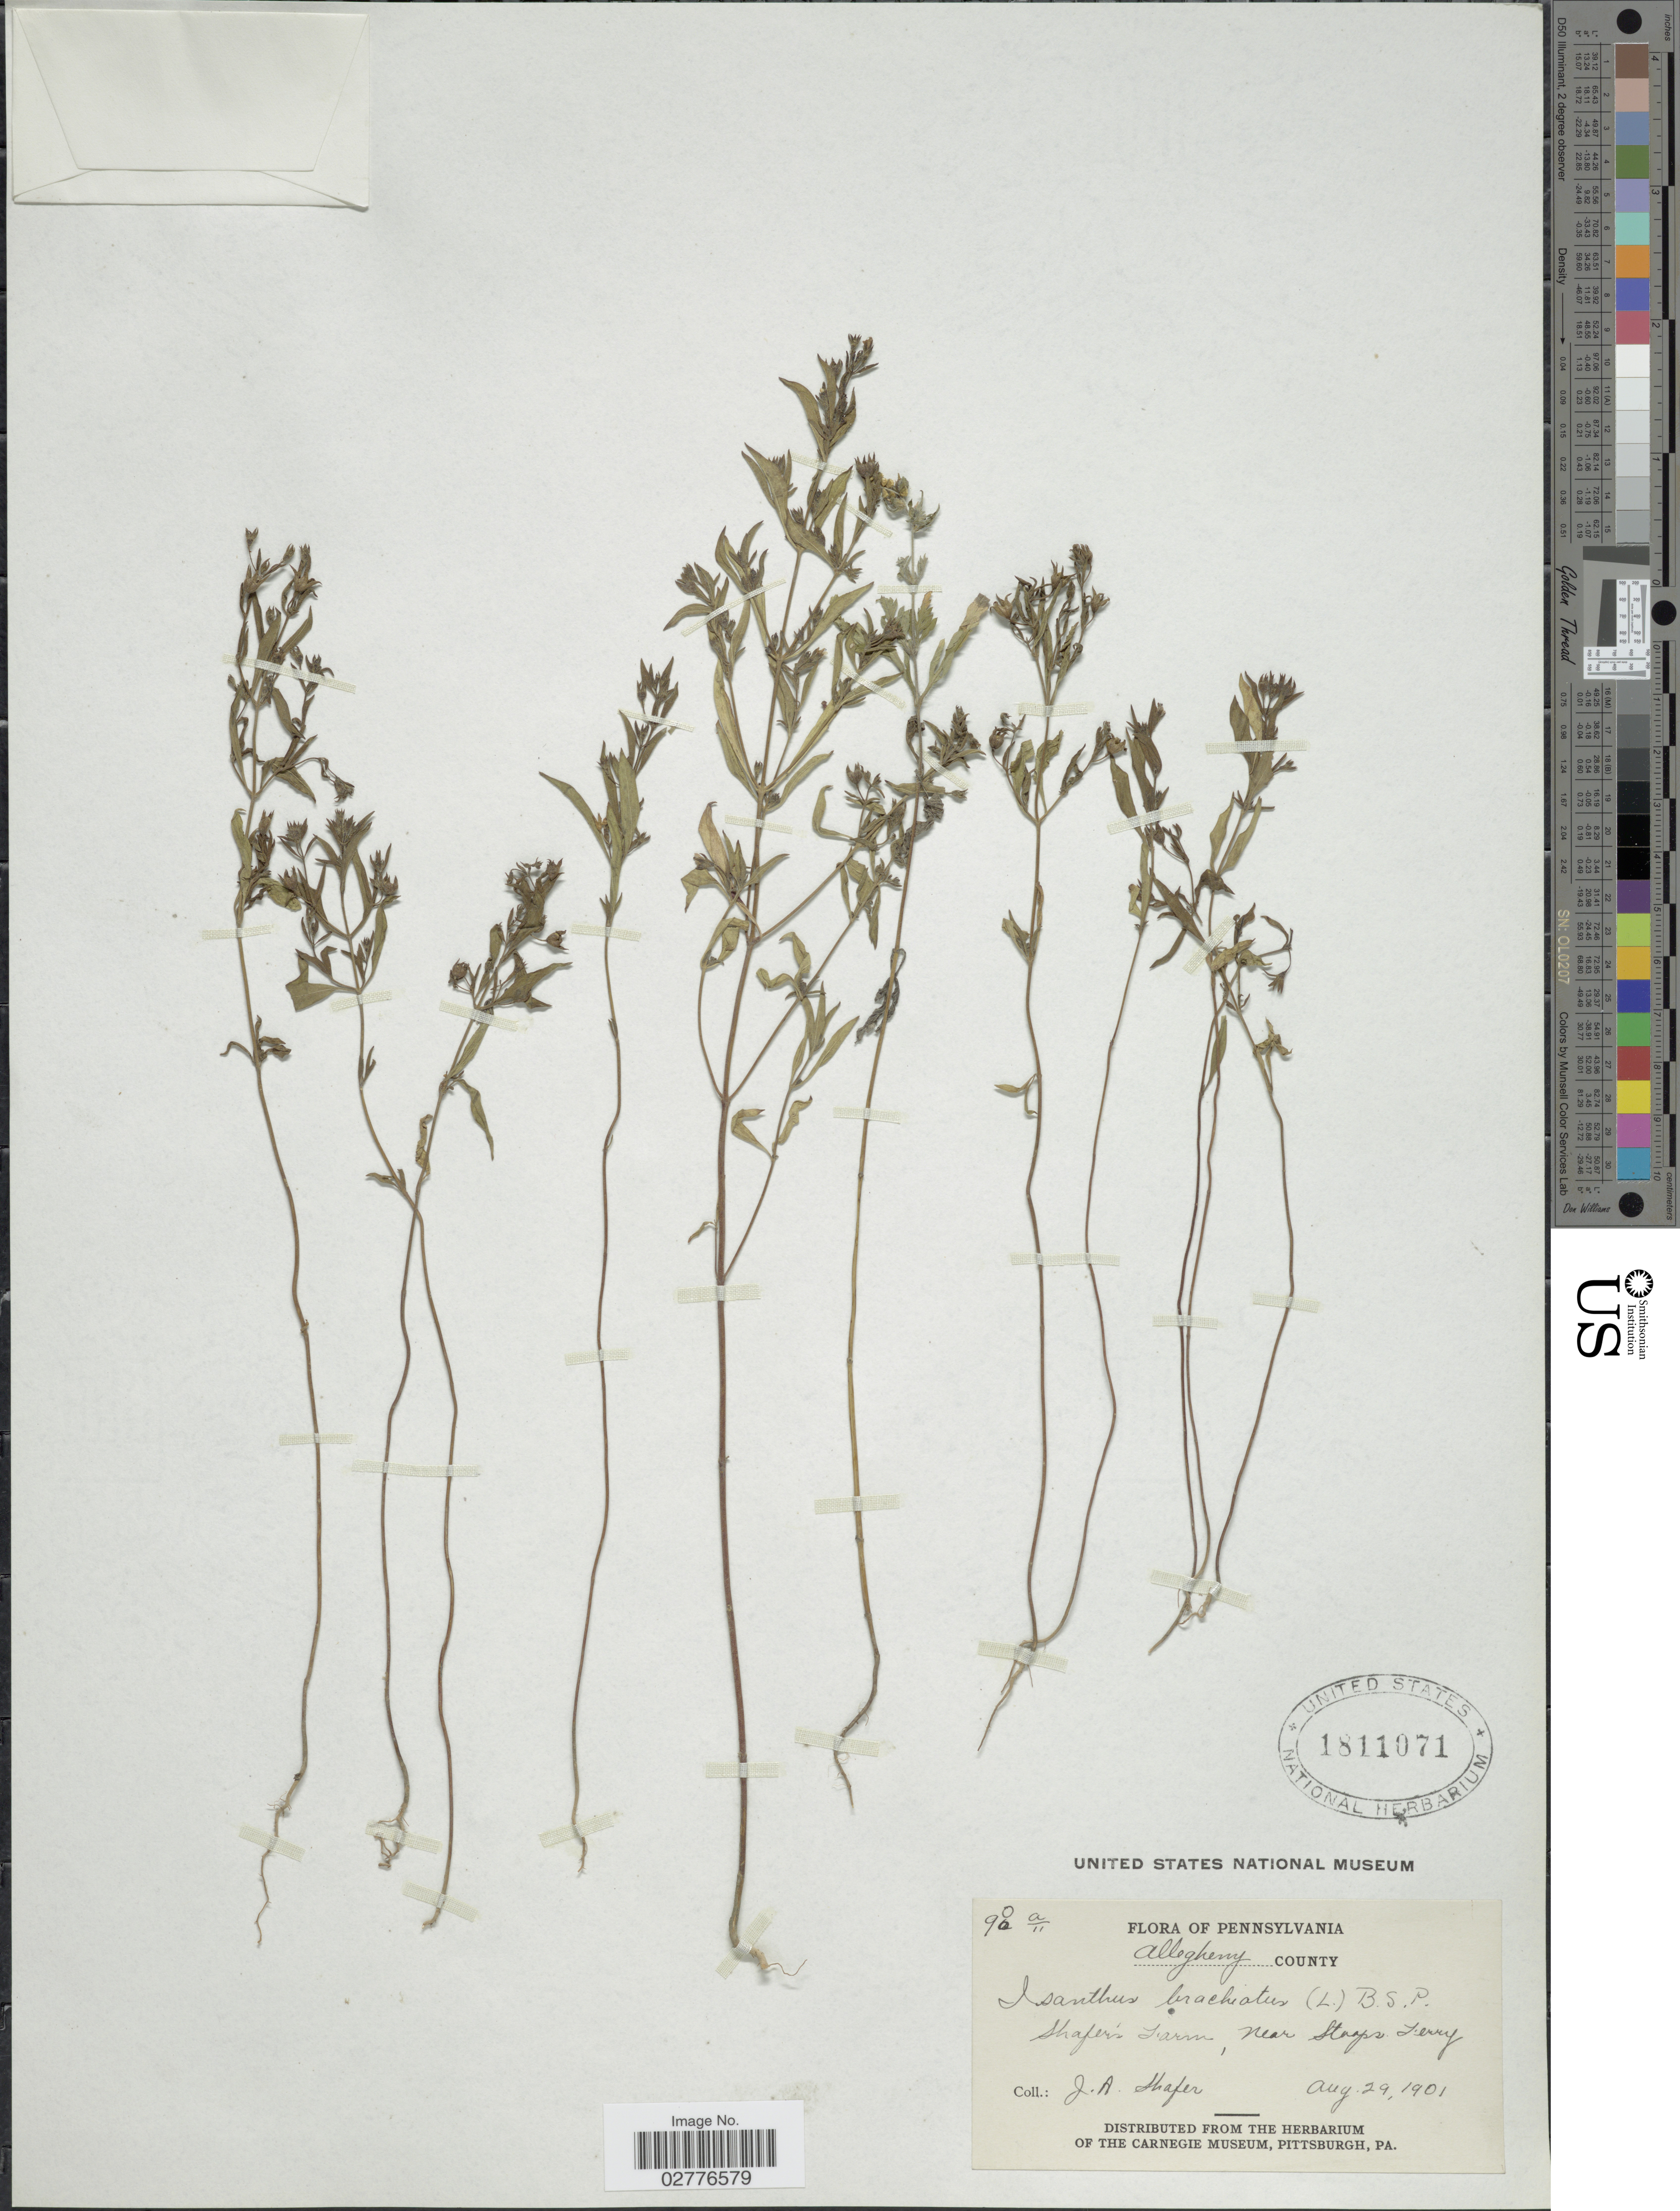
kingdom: Plantae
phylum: Tracheophyta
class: Magnoliopsida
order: Lamiales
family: Lamiaceae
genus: Trichostema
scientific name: Trichostema brachiatum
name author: L.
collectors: J. A. Shafer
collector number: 90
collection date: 1901-08-29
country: United States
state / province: Pennsylvania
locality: Allegheny County. Shafer's Farm, near Stoops Ferry.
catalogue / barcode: US 1811071